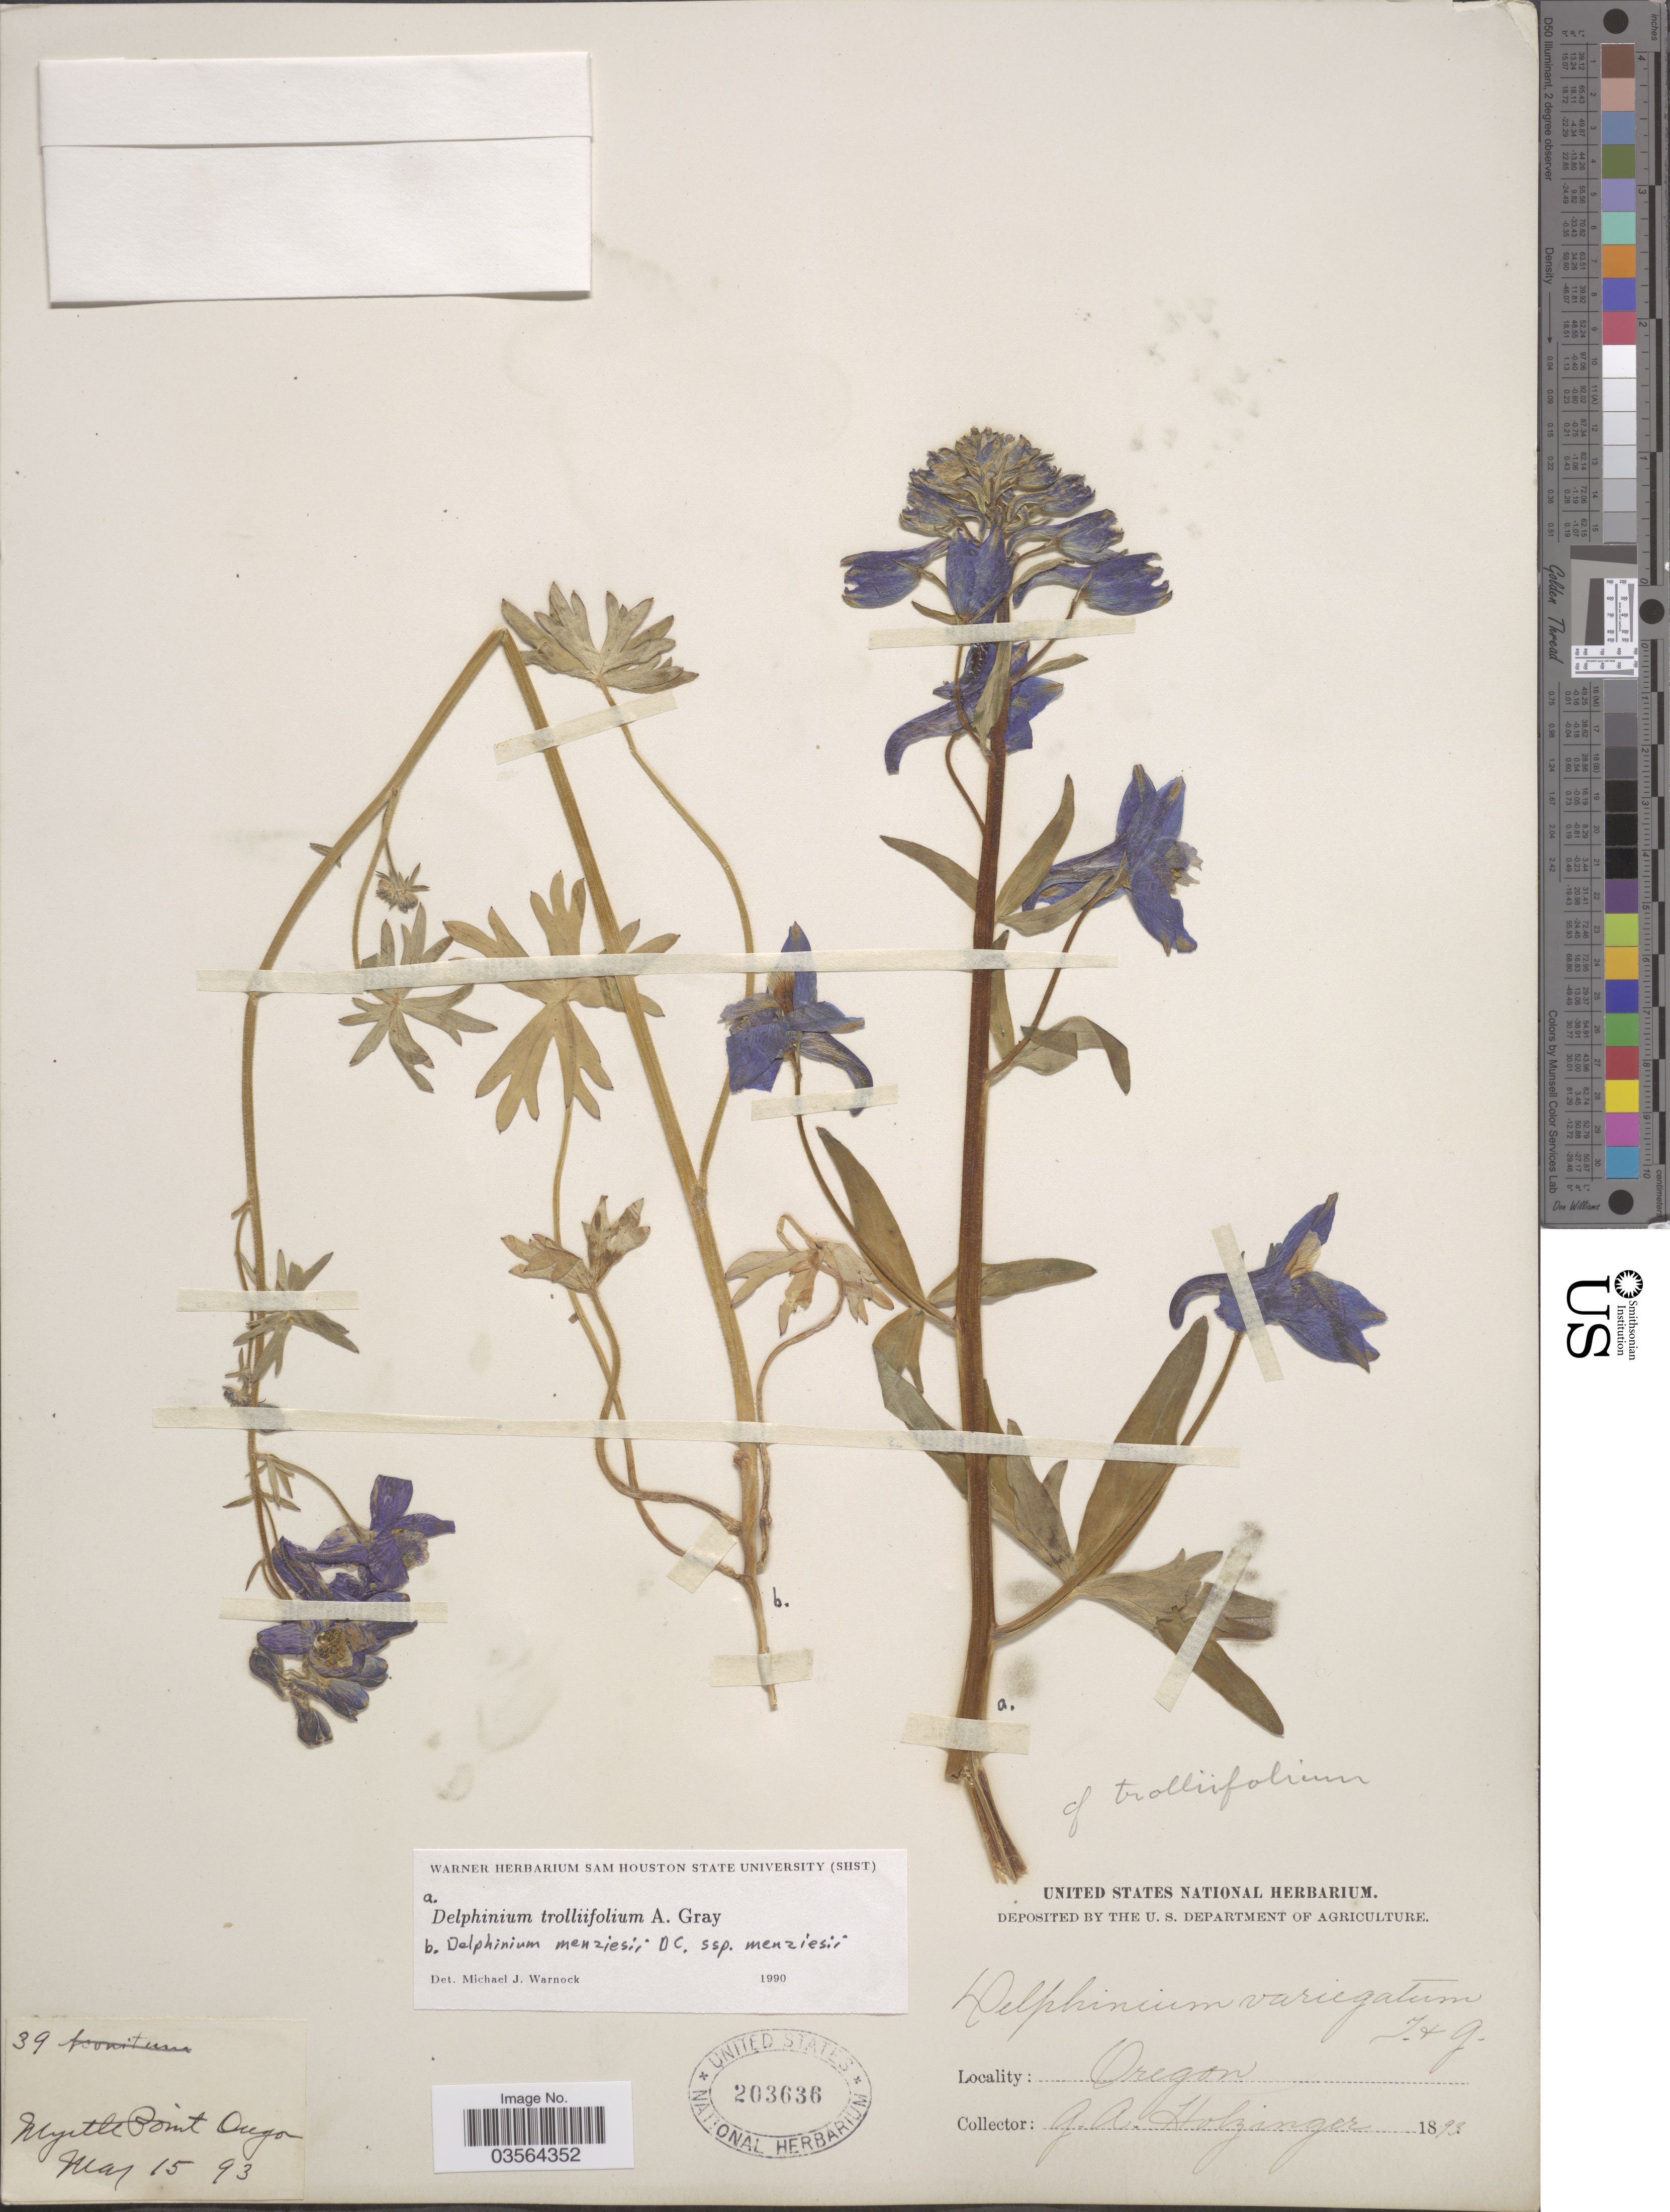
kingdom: Plantae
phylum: Tracheophyta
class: Magnoliopsida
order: Ranunculales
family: Ranunculaceae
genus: Delphinium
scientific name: Delphinium trolliifolium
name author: A. Gray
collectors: G. A. Holzinger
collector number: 39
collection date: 1893-05-15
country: United States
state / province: Oregon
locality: Myrtle Point.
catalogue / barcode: US 203636